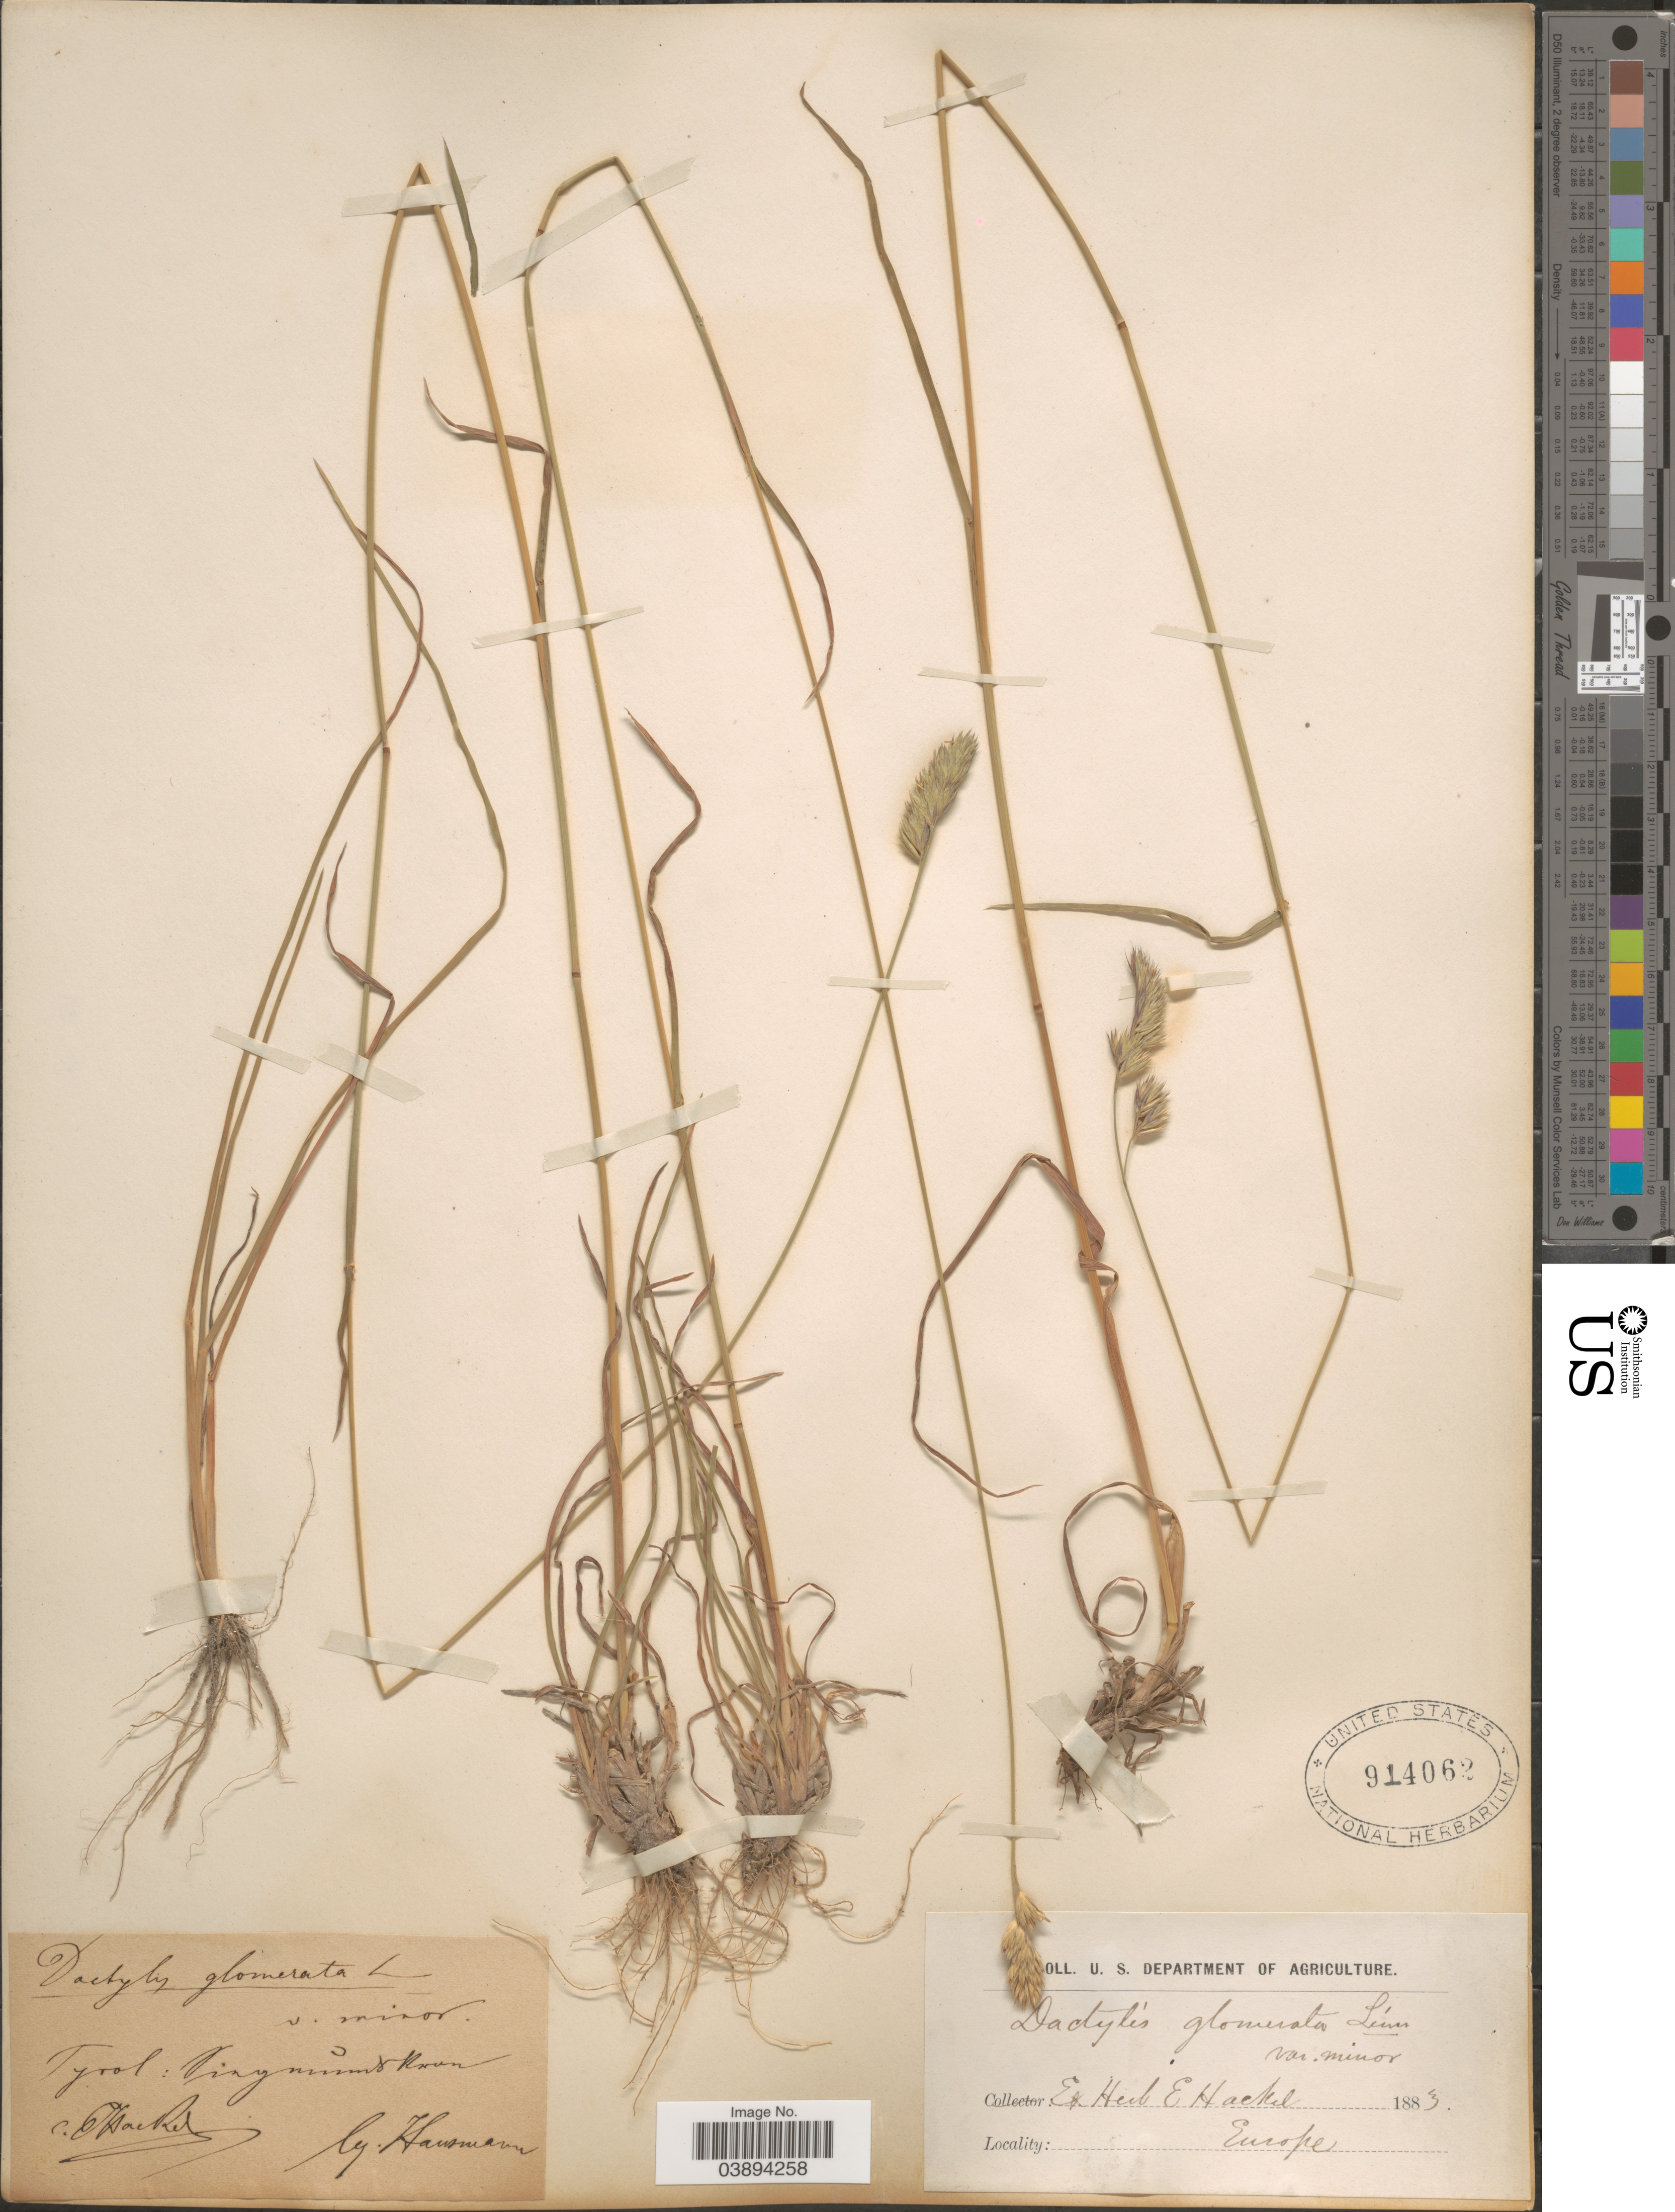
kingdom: Plantae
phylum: Tracheophyta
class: Liliopsida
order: Poales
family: Poaceae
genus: Dactylis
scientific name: Dactylis glomerata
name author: L.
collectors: E. Hackel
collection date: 1883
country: Austria / Italy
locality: Tyrol : Tingmumt Kavn. [interpreted] Europe.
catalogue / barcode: US 914062